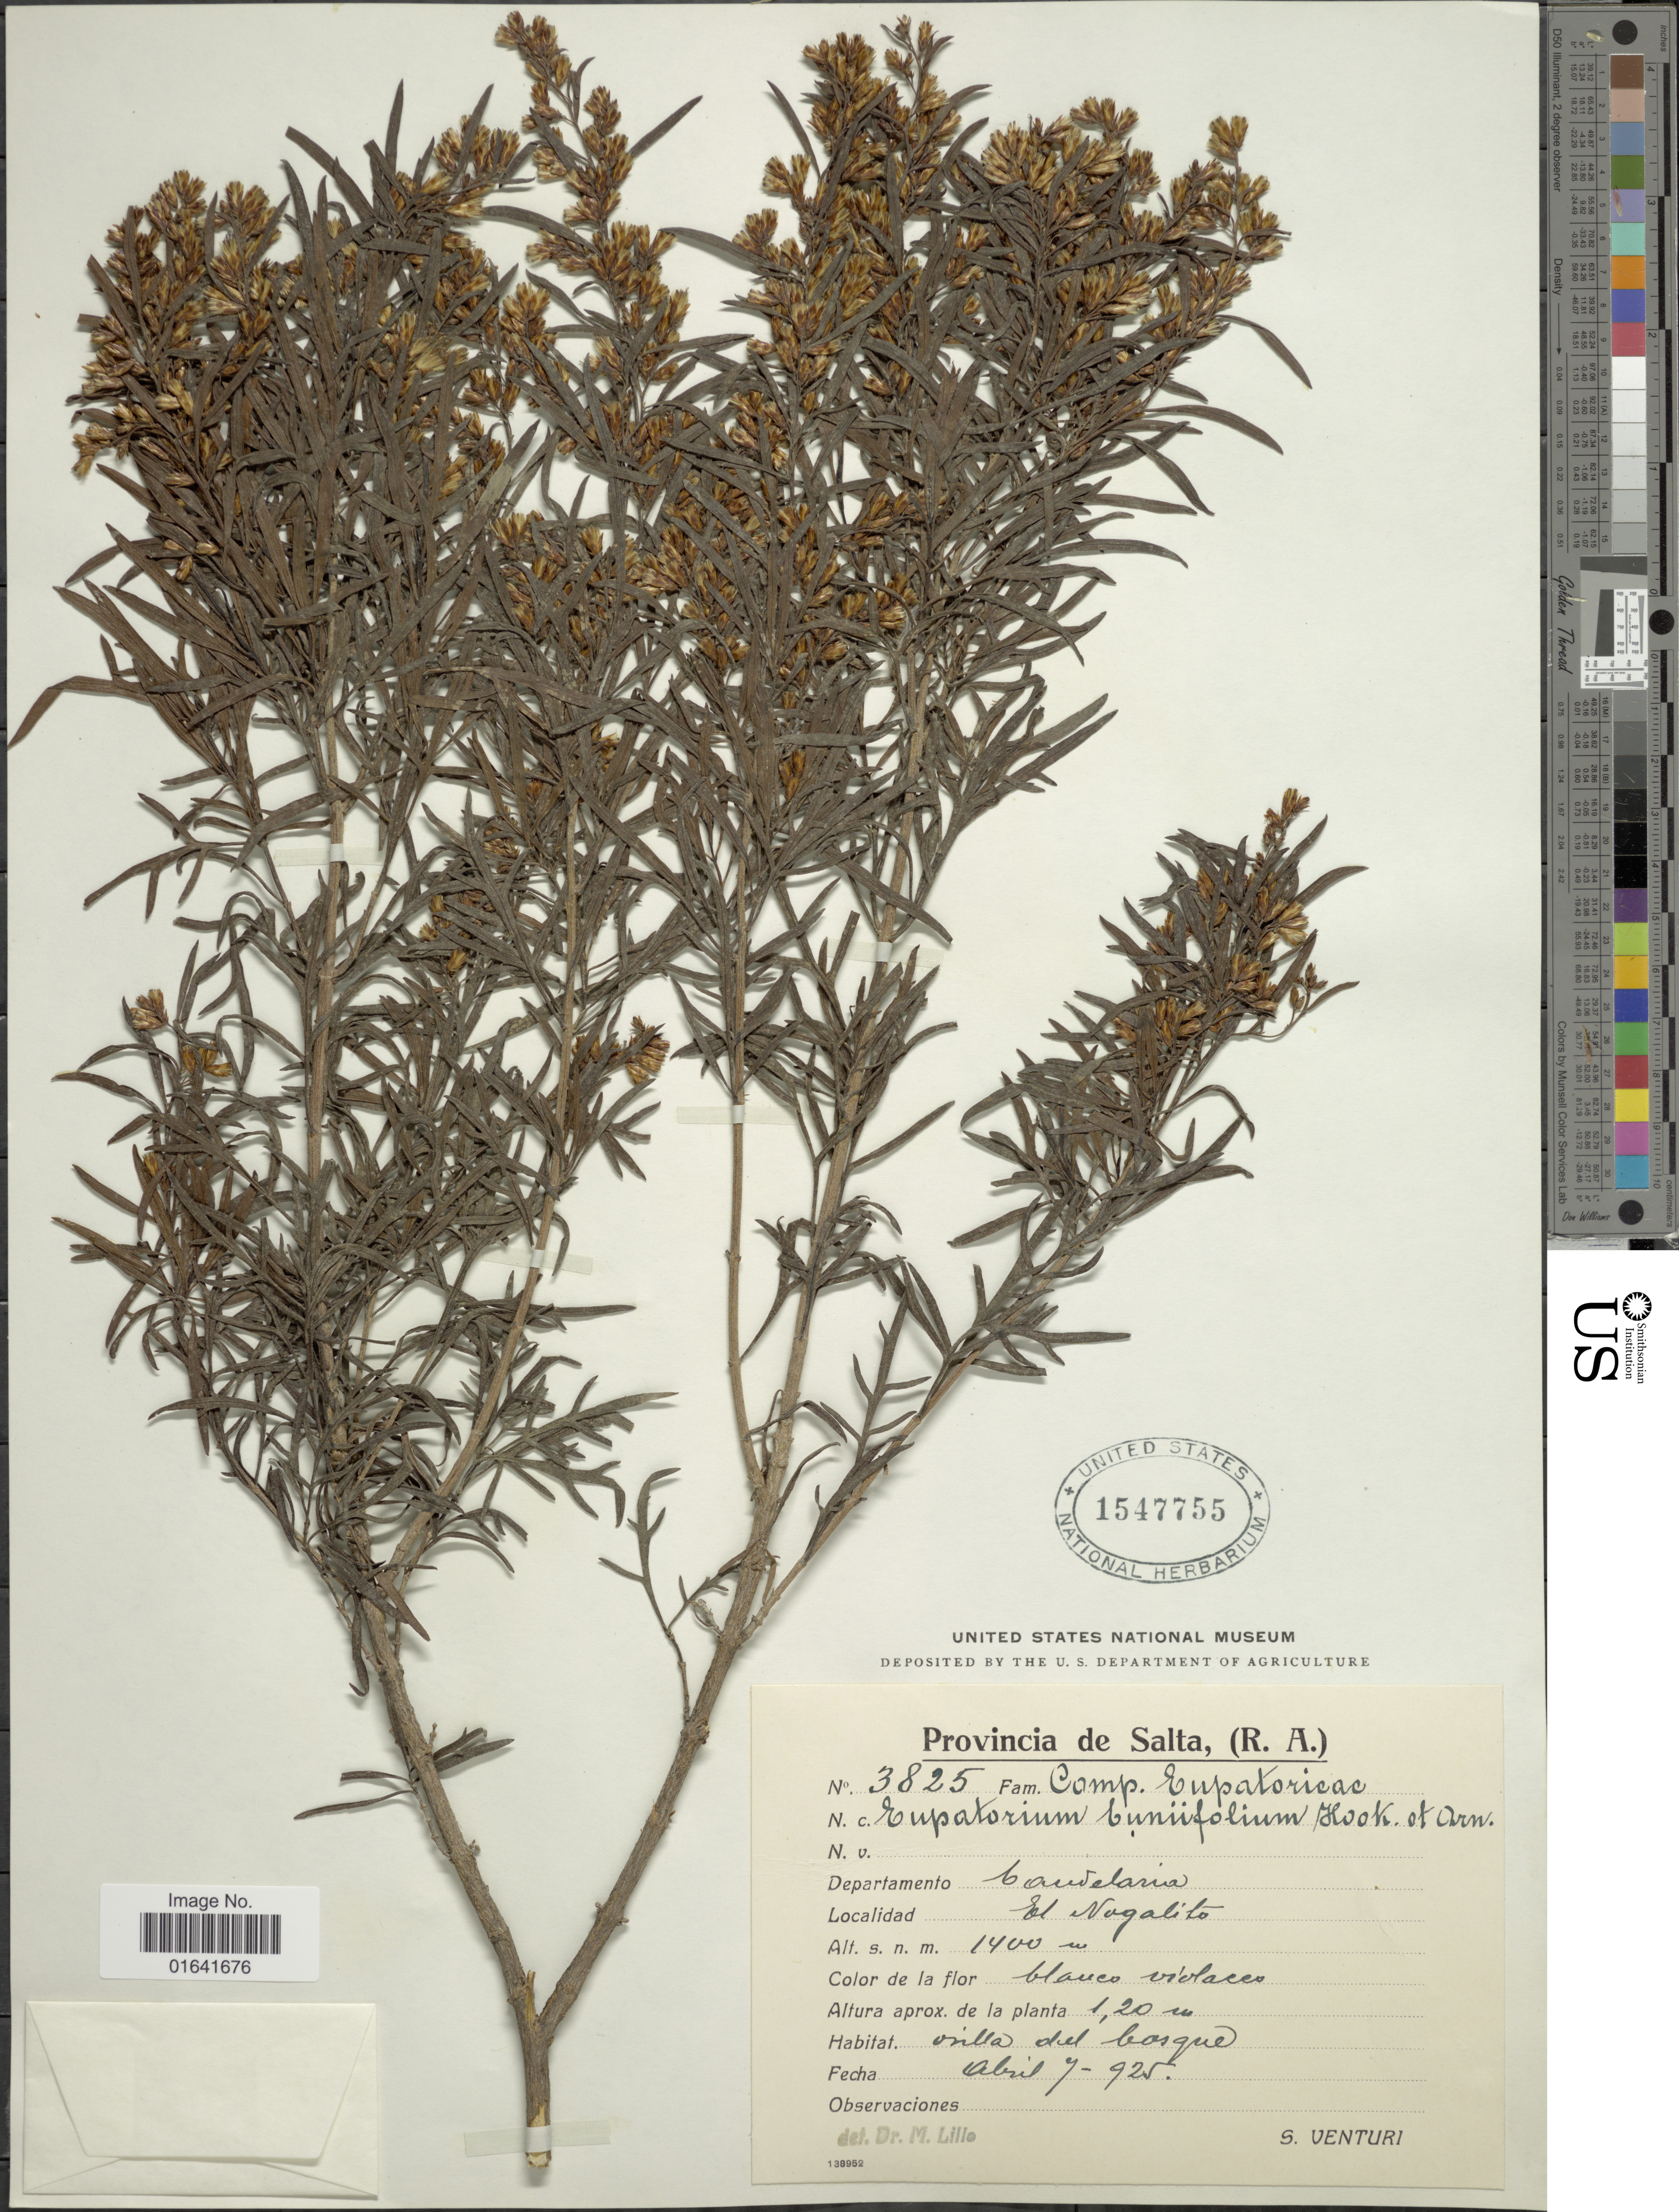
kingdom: Plantae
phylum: Tracheophyta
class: Magnoliopsida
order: Asterales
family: Asteraceae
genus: Acanthostyles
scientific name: Acanthostyles buniifolius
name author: (Hook. & Arn.) R.M. King & H. Rob.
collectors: S. Venturi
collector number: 3825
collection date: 1925-04-07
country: Argentina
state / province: Salta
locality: (R.A.) Departamento Candelaria, El Nogalito.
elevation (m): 1400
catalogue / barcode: US 1547755